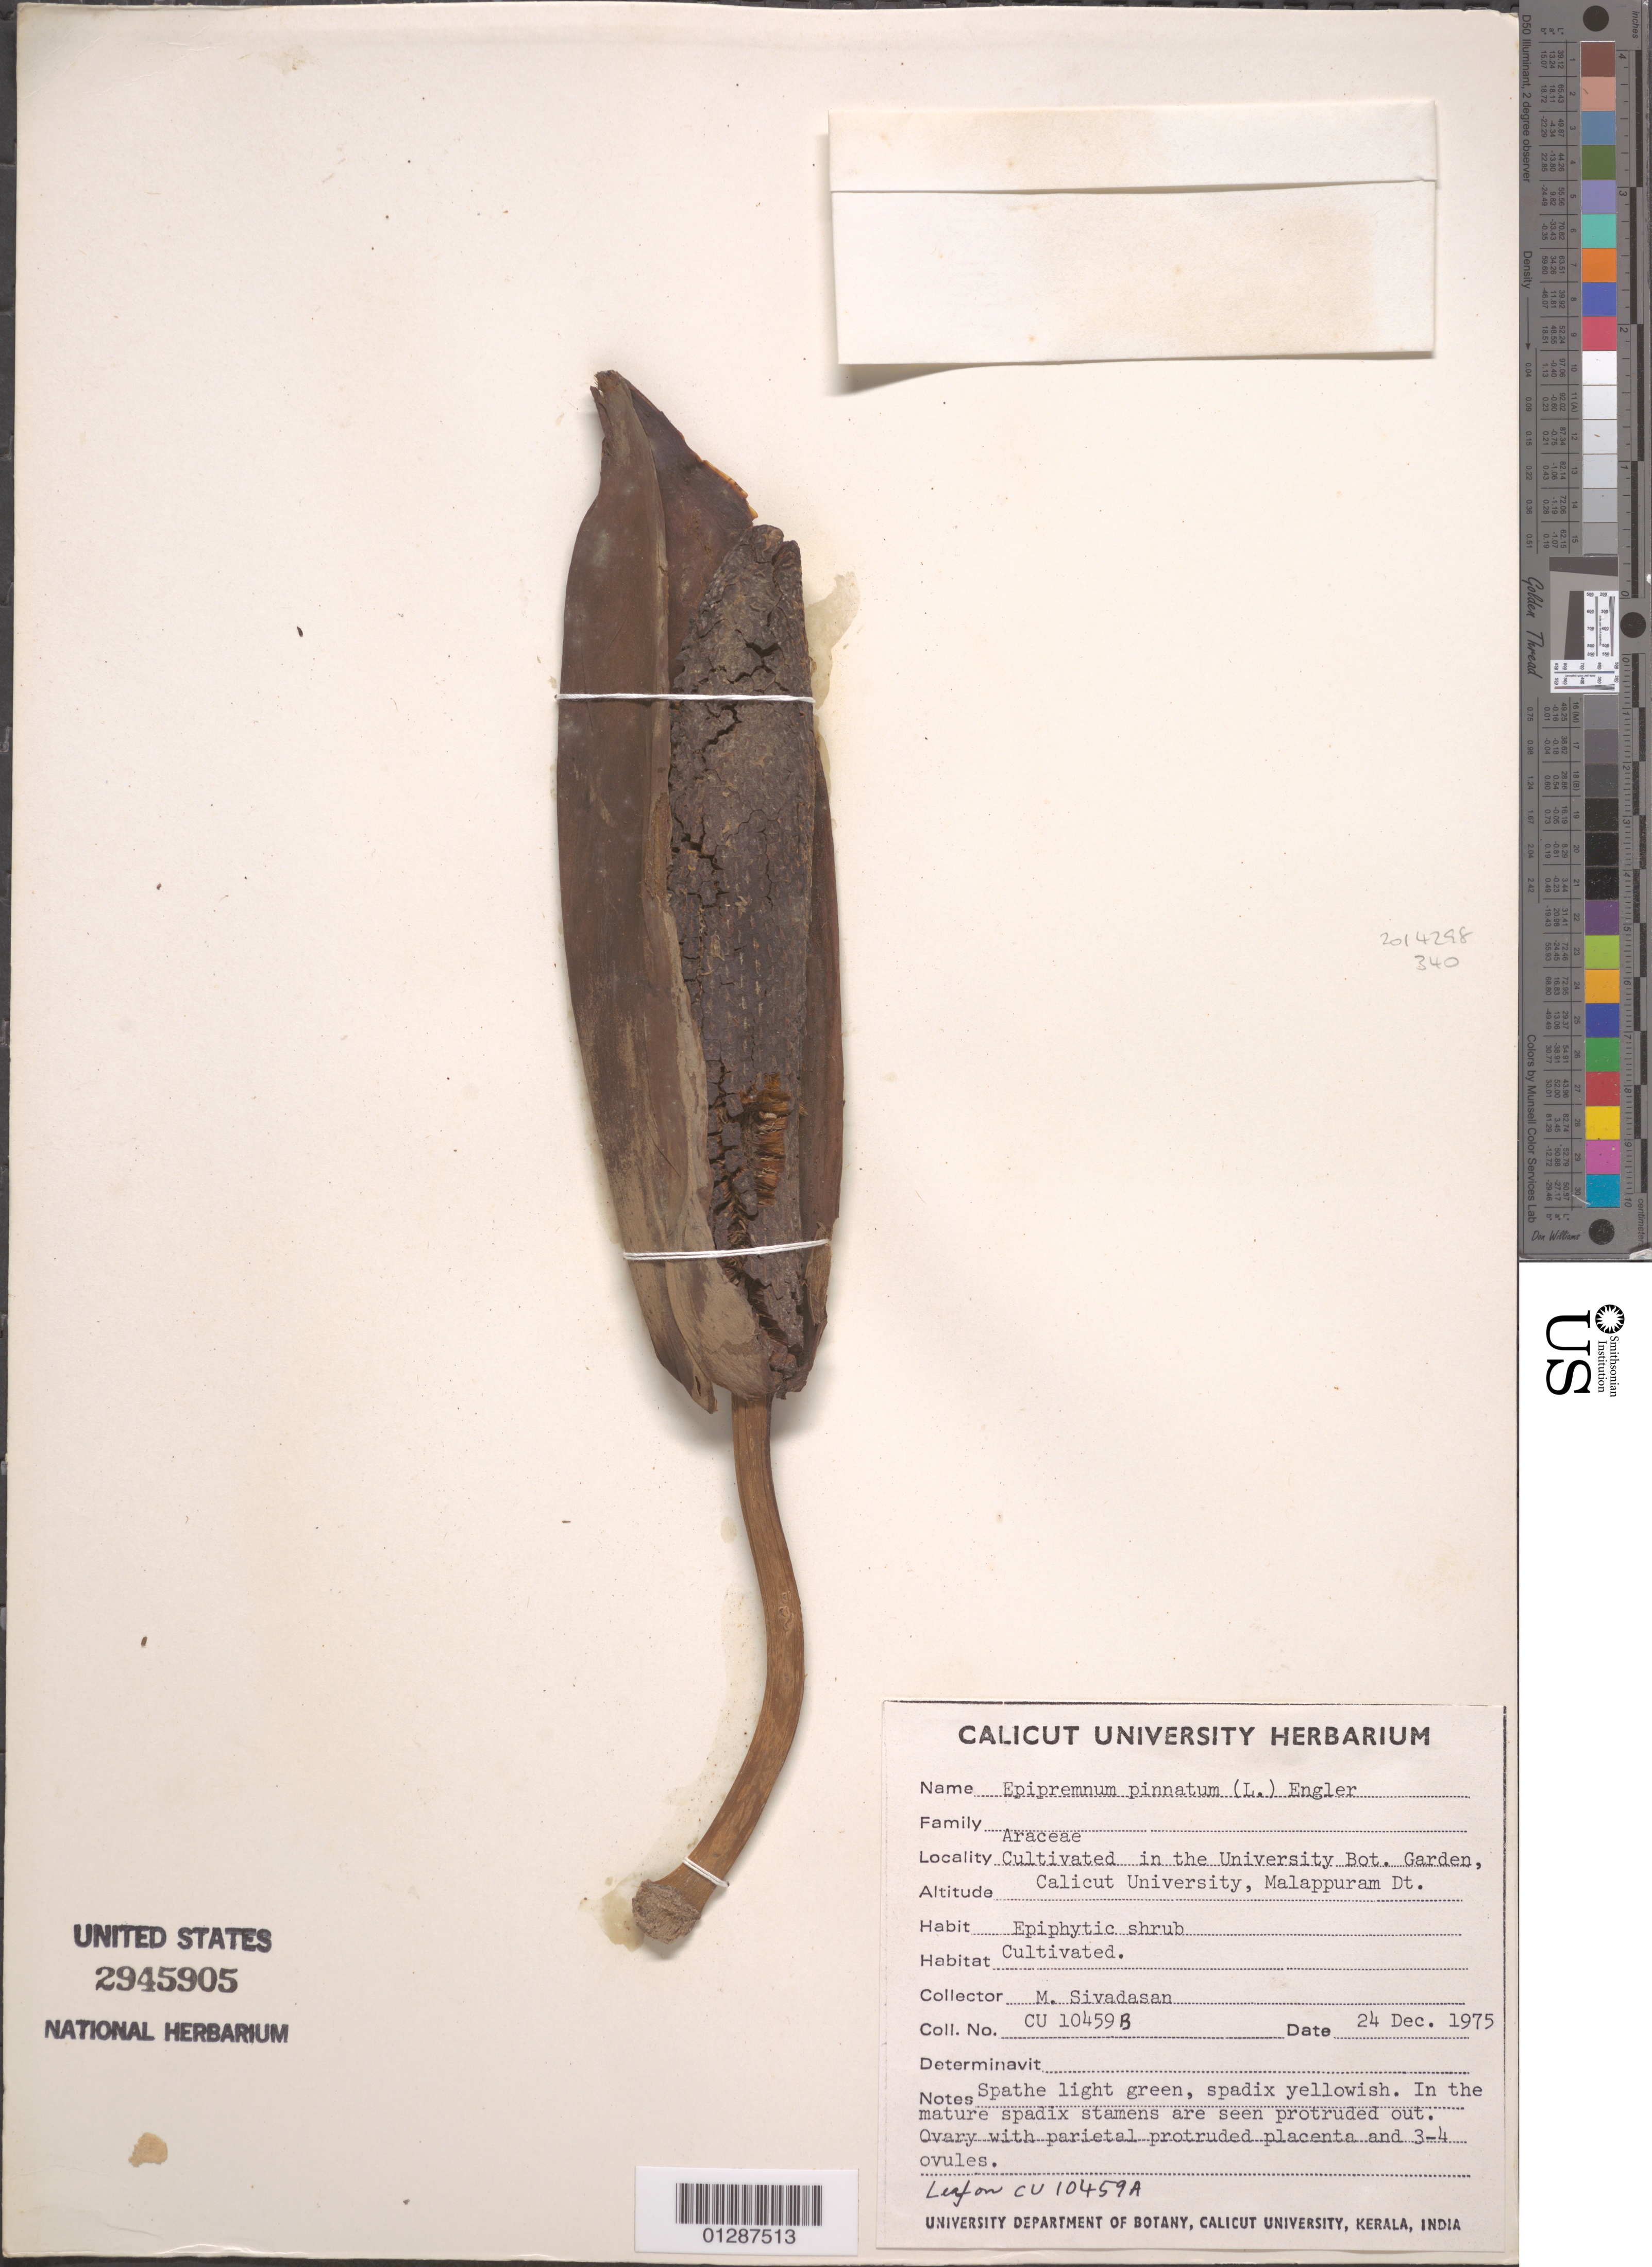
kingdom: Plantae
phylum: Tracheophyta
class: Liliopsida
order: Alismatales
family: Araceae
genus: Epipremnum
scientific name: Epipremnum pinnatum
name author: (L.) Engl.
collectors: M. Sivadasan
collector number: CU 10459 B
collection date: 1975-12-24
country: India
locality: Cultivated in the University Bot. Garden, Calicut University, Malappuram Dt.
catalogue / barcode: US 2945905